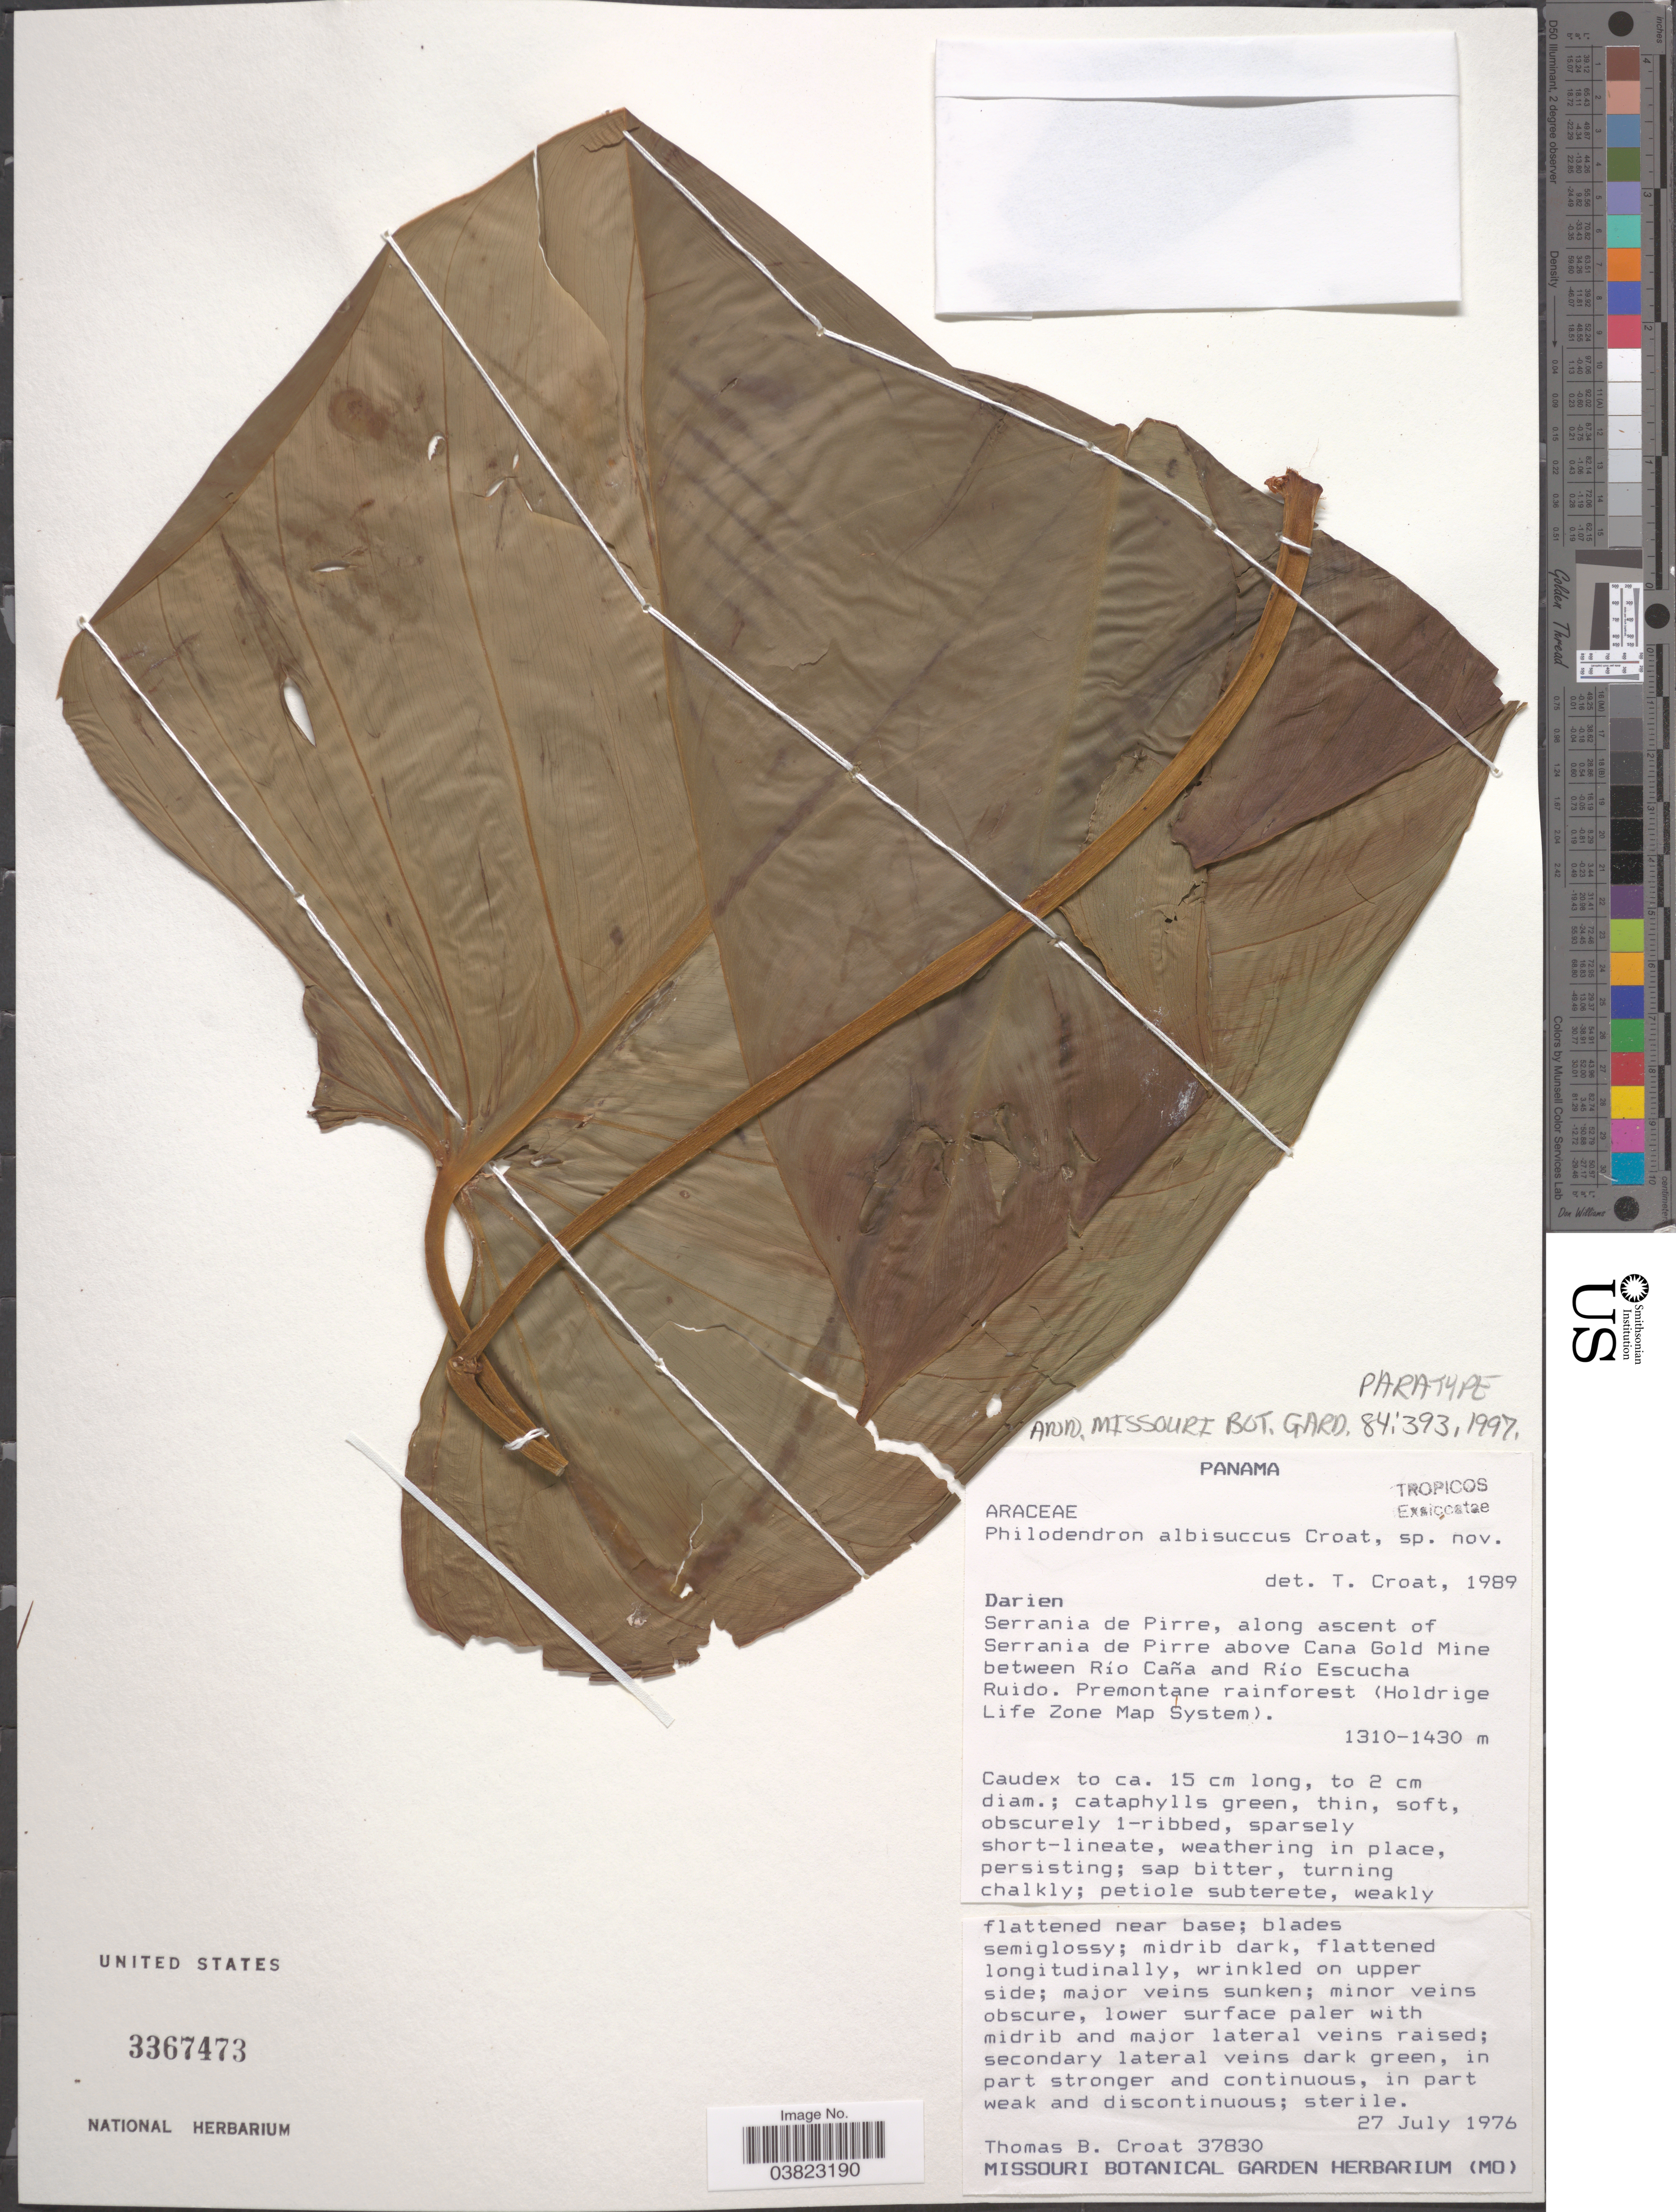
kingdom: Plantae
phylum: Tracheophyta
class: Liliopsida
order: Alismatales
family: Araceae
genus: Philodendron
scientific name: Philodendron albisuccus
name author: Croat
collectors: T. B. Croat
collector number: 37830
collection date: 1976-07-27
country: Panama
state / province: Darien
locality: Serrania de Pirre, along ascent of Serrania de Pirre above Cana Gold Mine between Río Caña and Río Escucha Ruido. Premontane forest rainforest (Holdridge Life Zone Map System),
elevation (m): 1310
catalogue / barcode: US 3367473